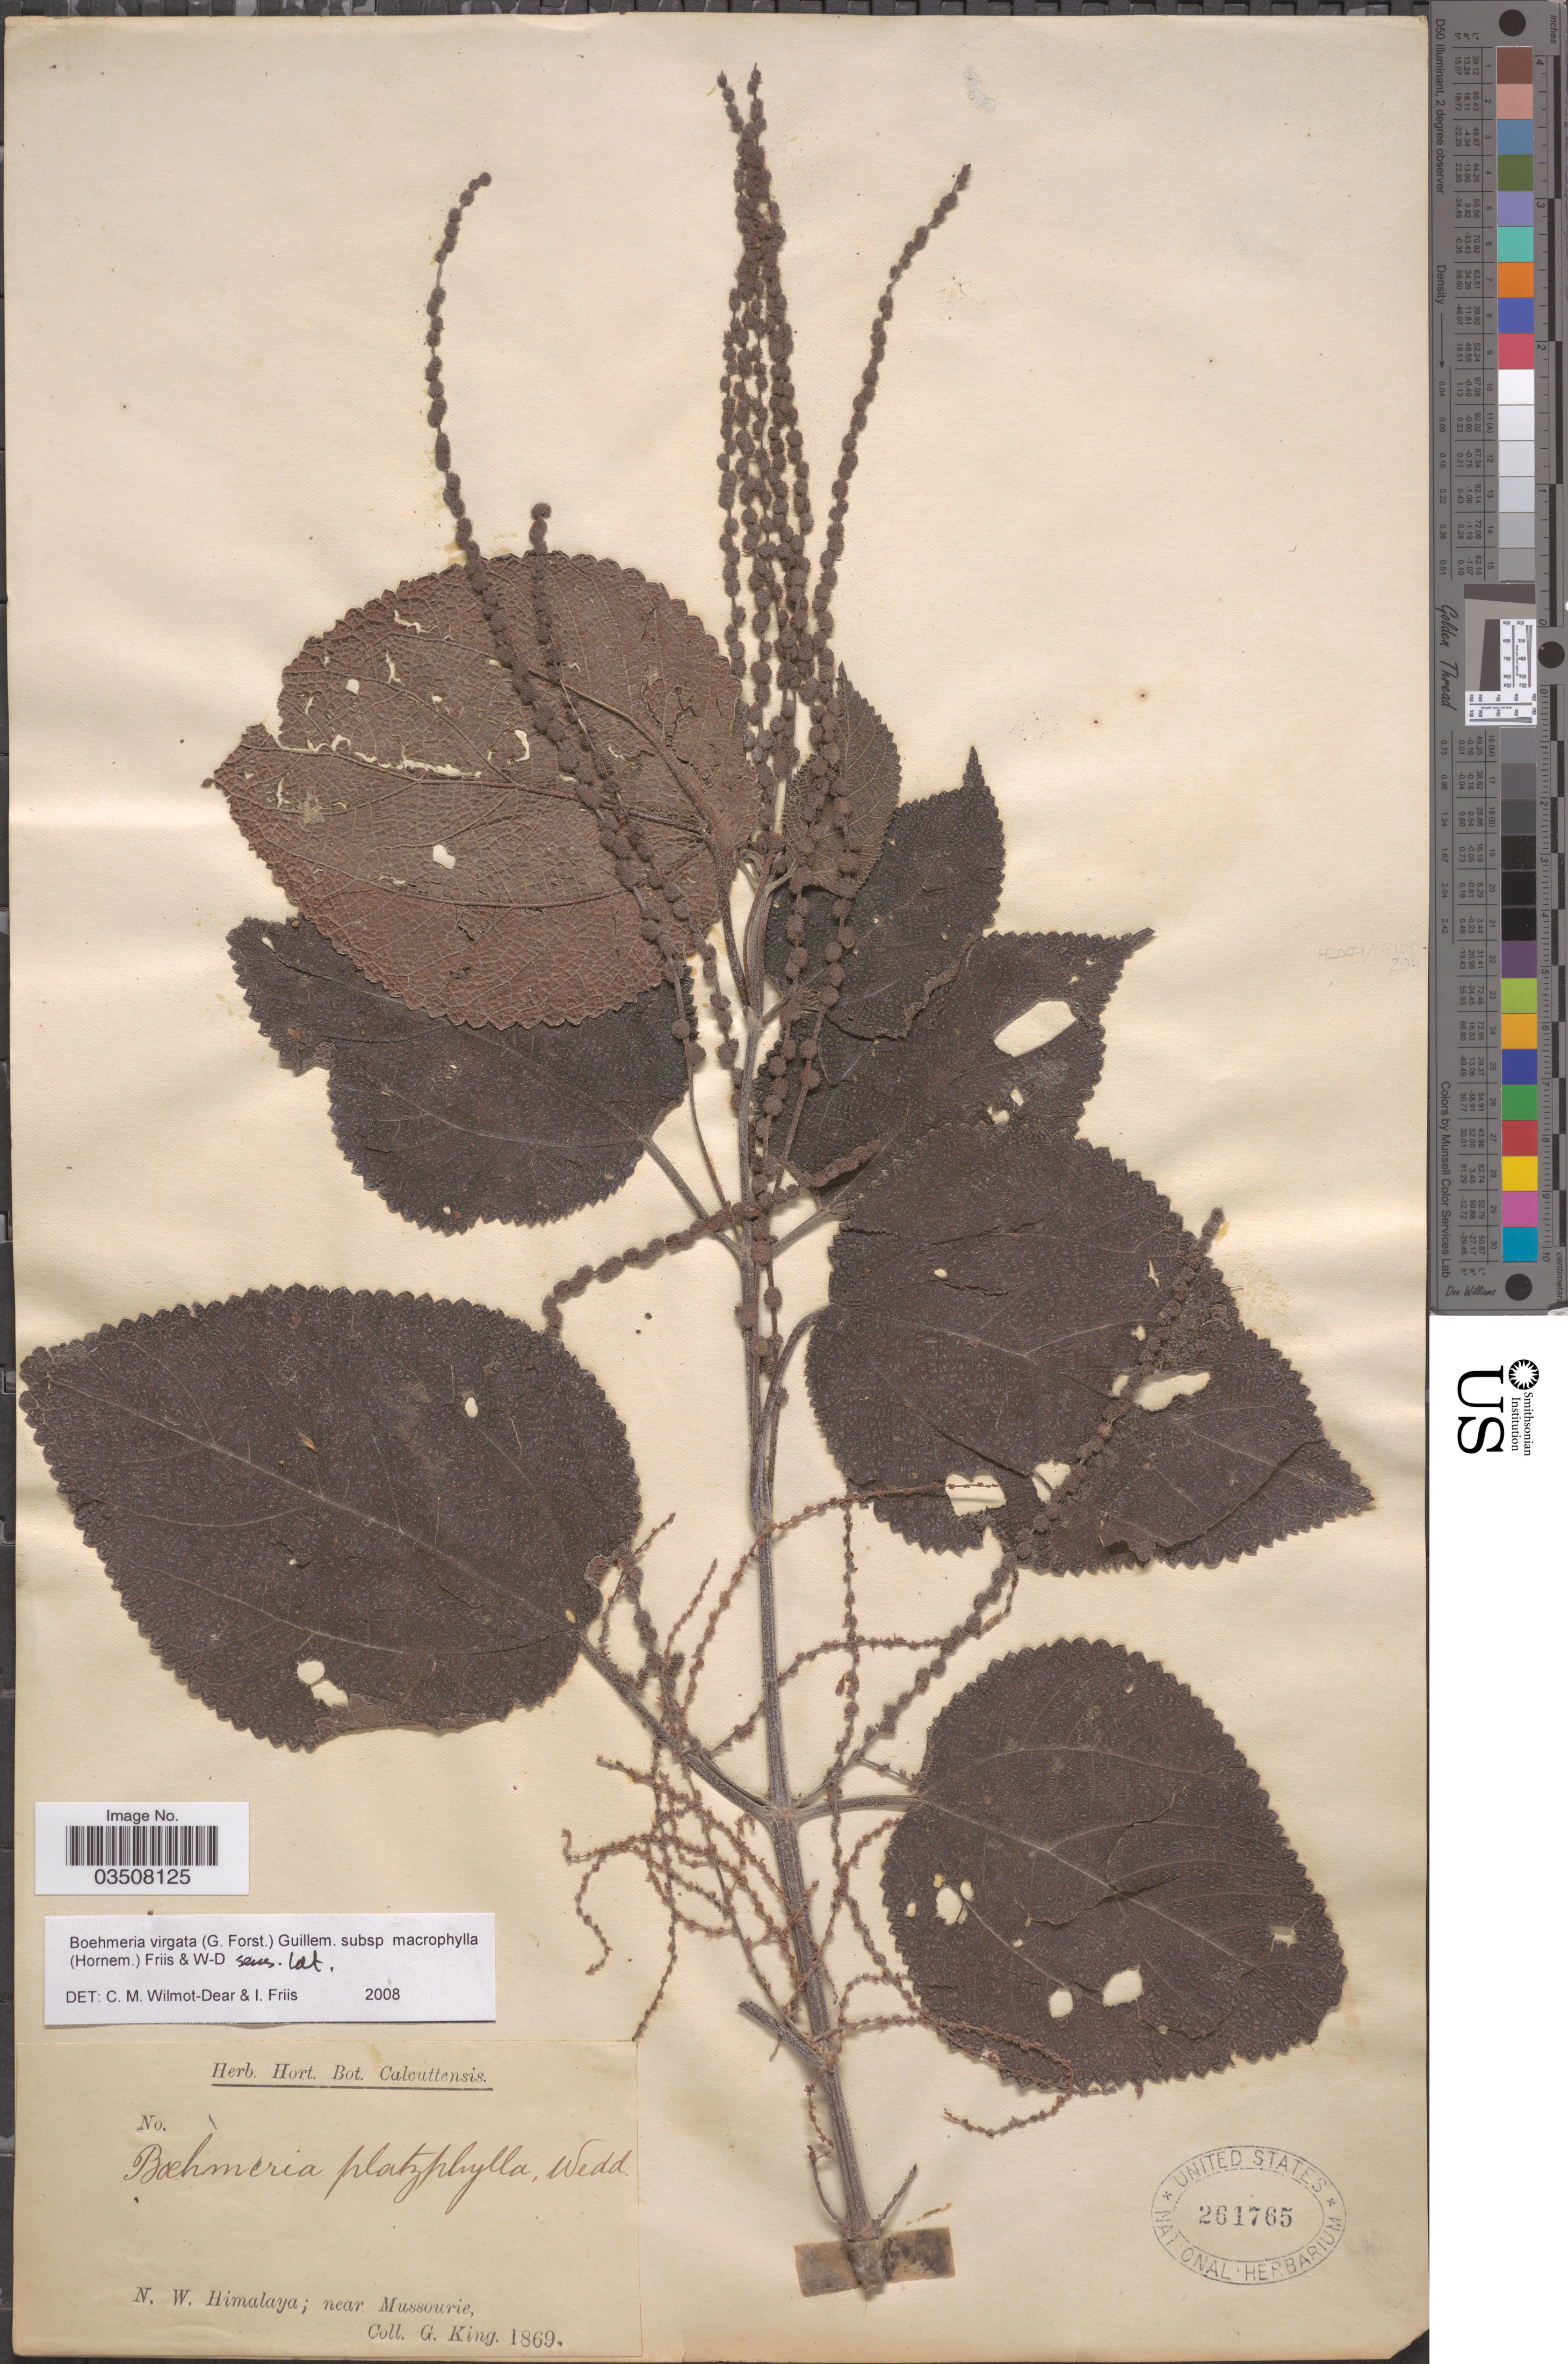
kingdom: Plantae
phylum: Tracheophyta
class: Magnoliopsida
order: Rosales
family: Urticaceae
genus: Boehmeria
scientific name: Boehmeria virgata subsp. macrophylla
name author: (Hornem.) Friis & Wilmot-Dear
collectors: G. King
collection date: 1869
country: India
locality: N.W. Himalaya; near Mussourie.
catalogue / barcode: US 261765